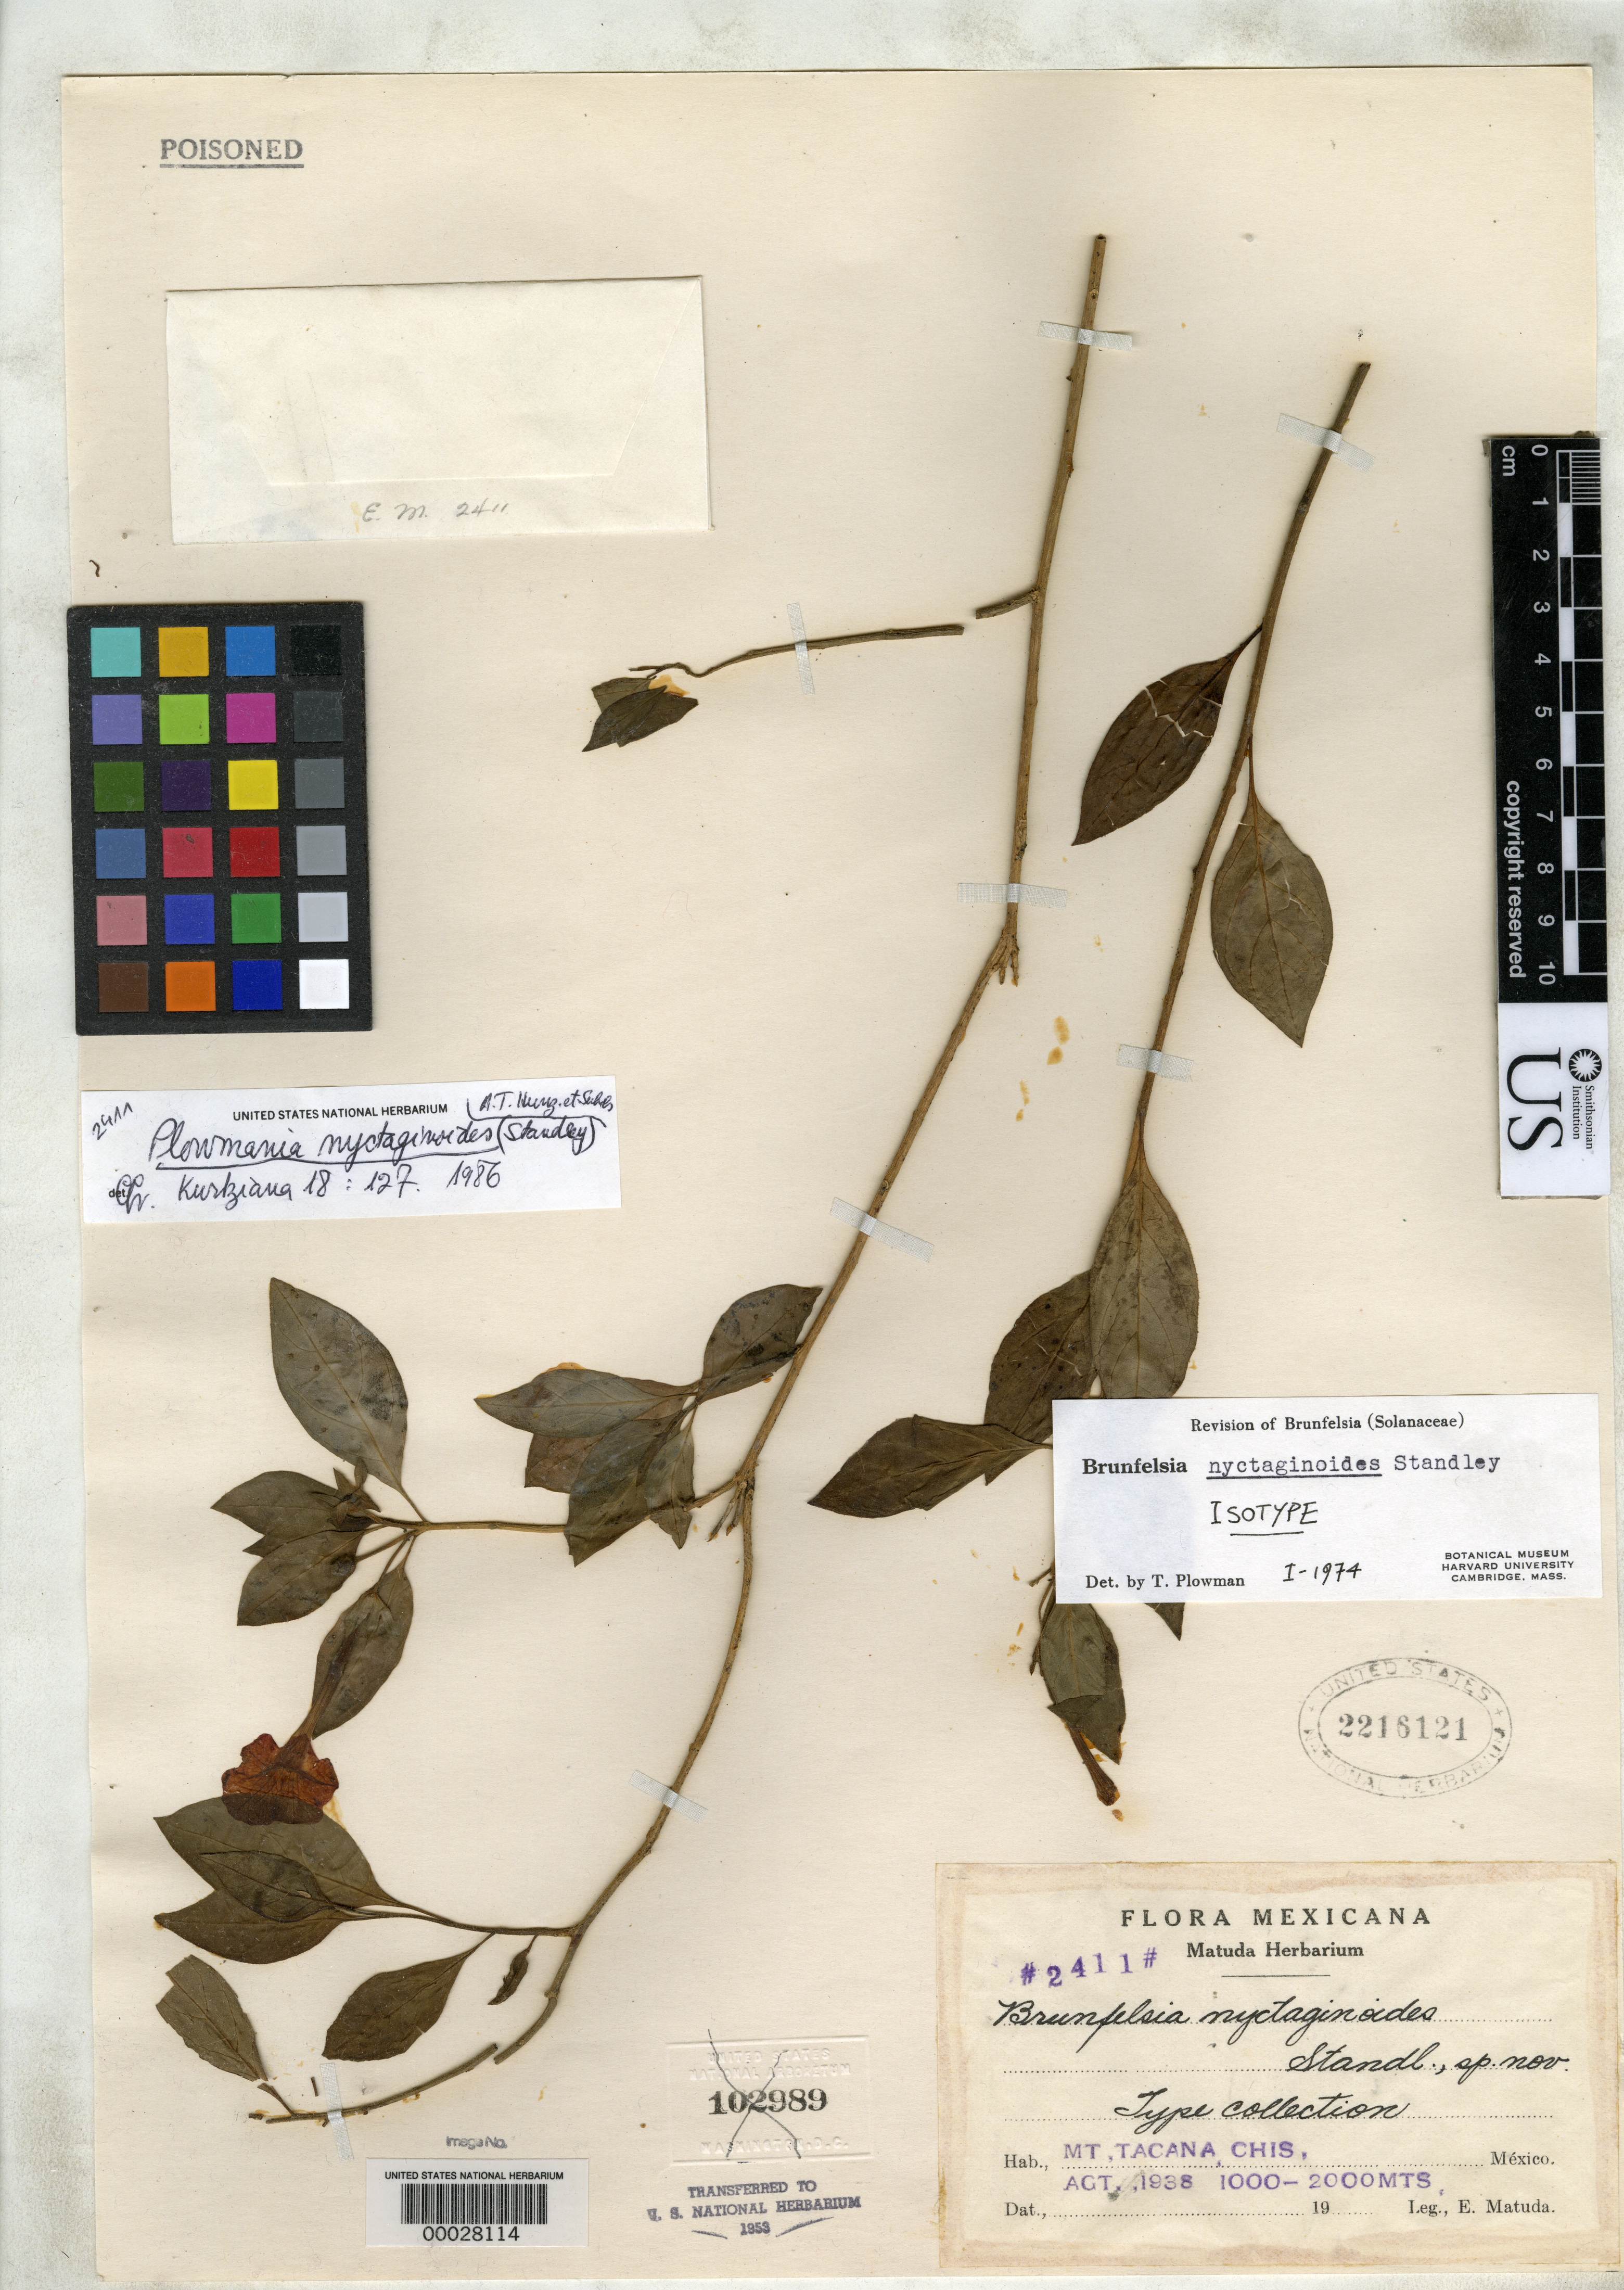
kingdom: Plantae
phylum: Tracheophyta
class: Magnoliopsida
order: Solanales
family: Solanaceae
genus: Brunfelsia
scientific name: Brunfelsia nyctaginoides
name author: Standl.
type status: Isotype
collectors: E. Matuda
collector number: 2411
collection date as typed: Aug 1938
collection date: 1938-08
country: Mexico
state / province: Chiapas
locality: Mt. Tacana.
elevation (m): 1000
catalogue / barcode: US 2218121